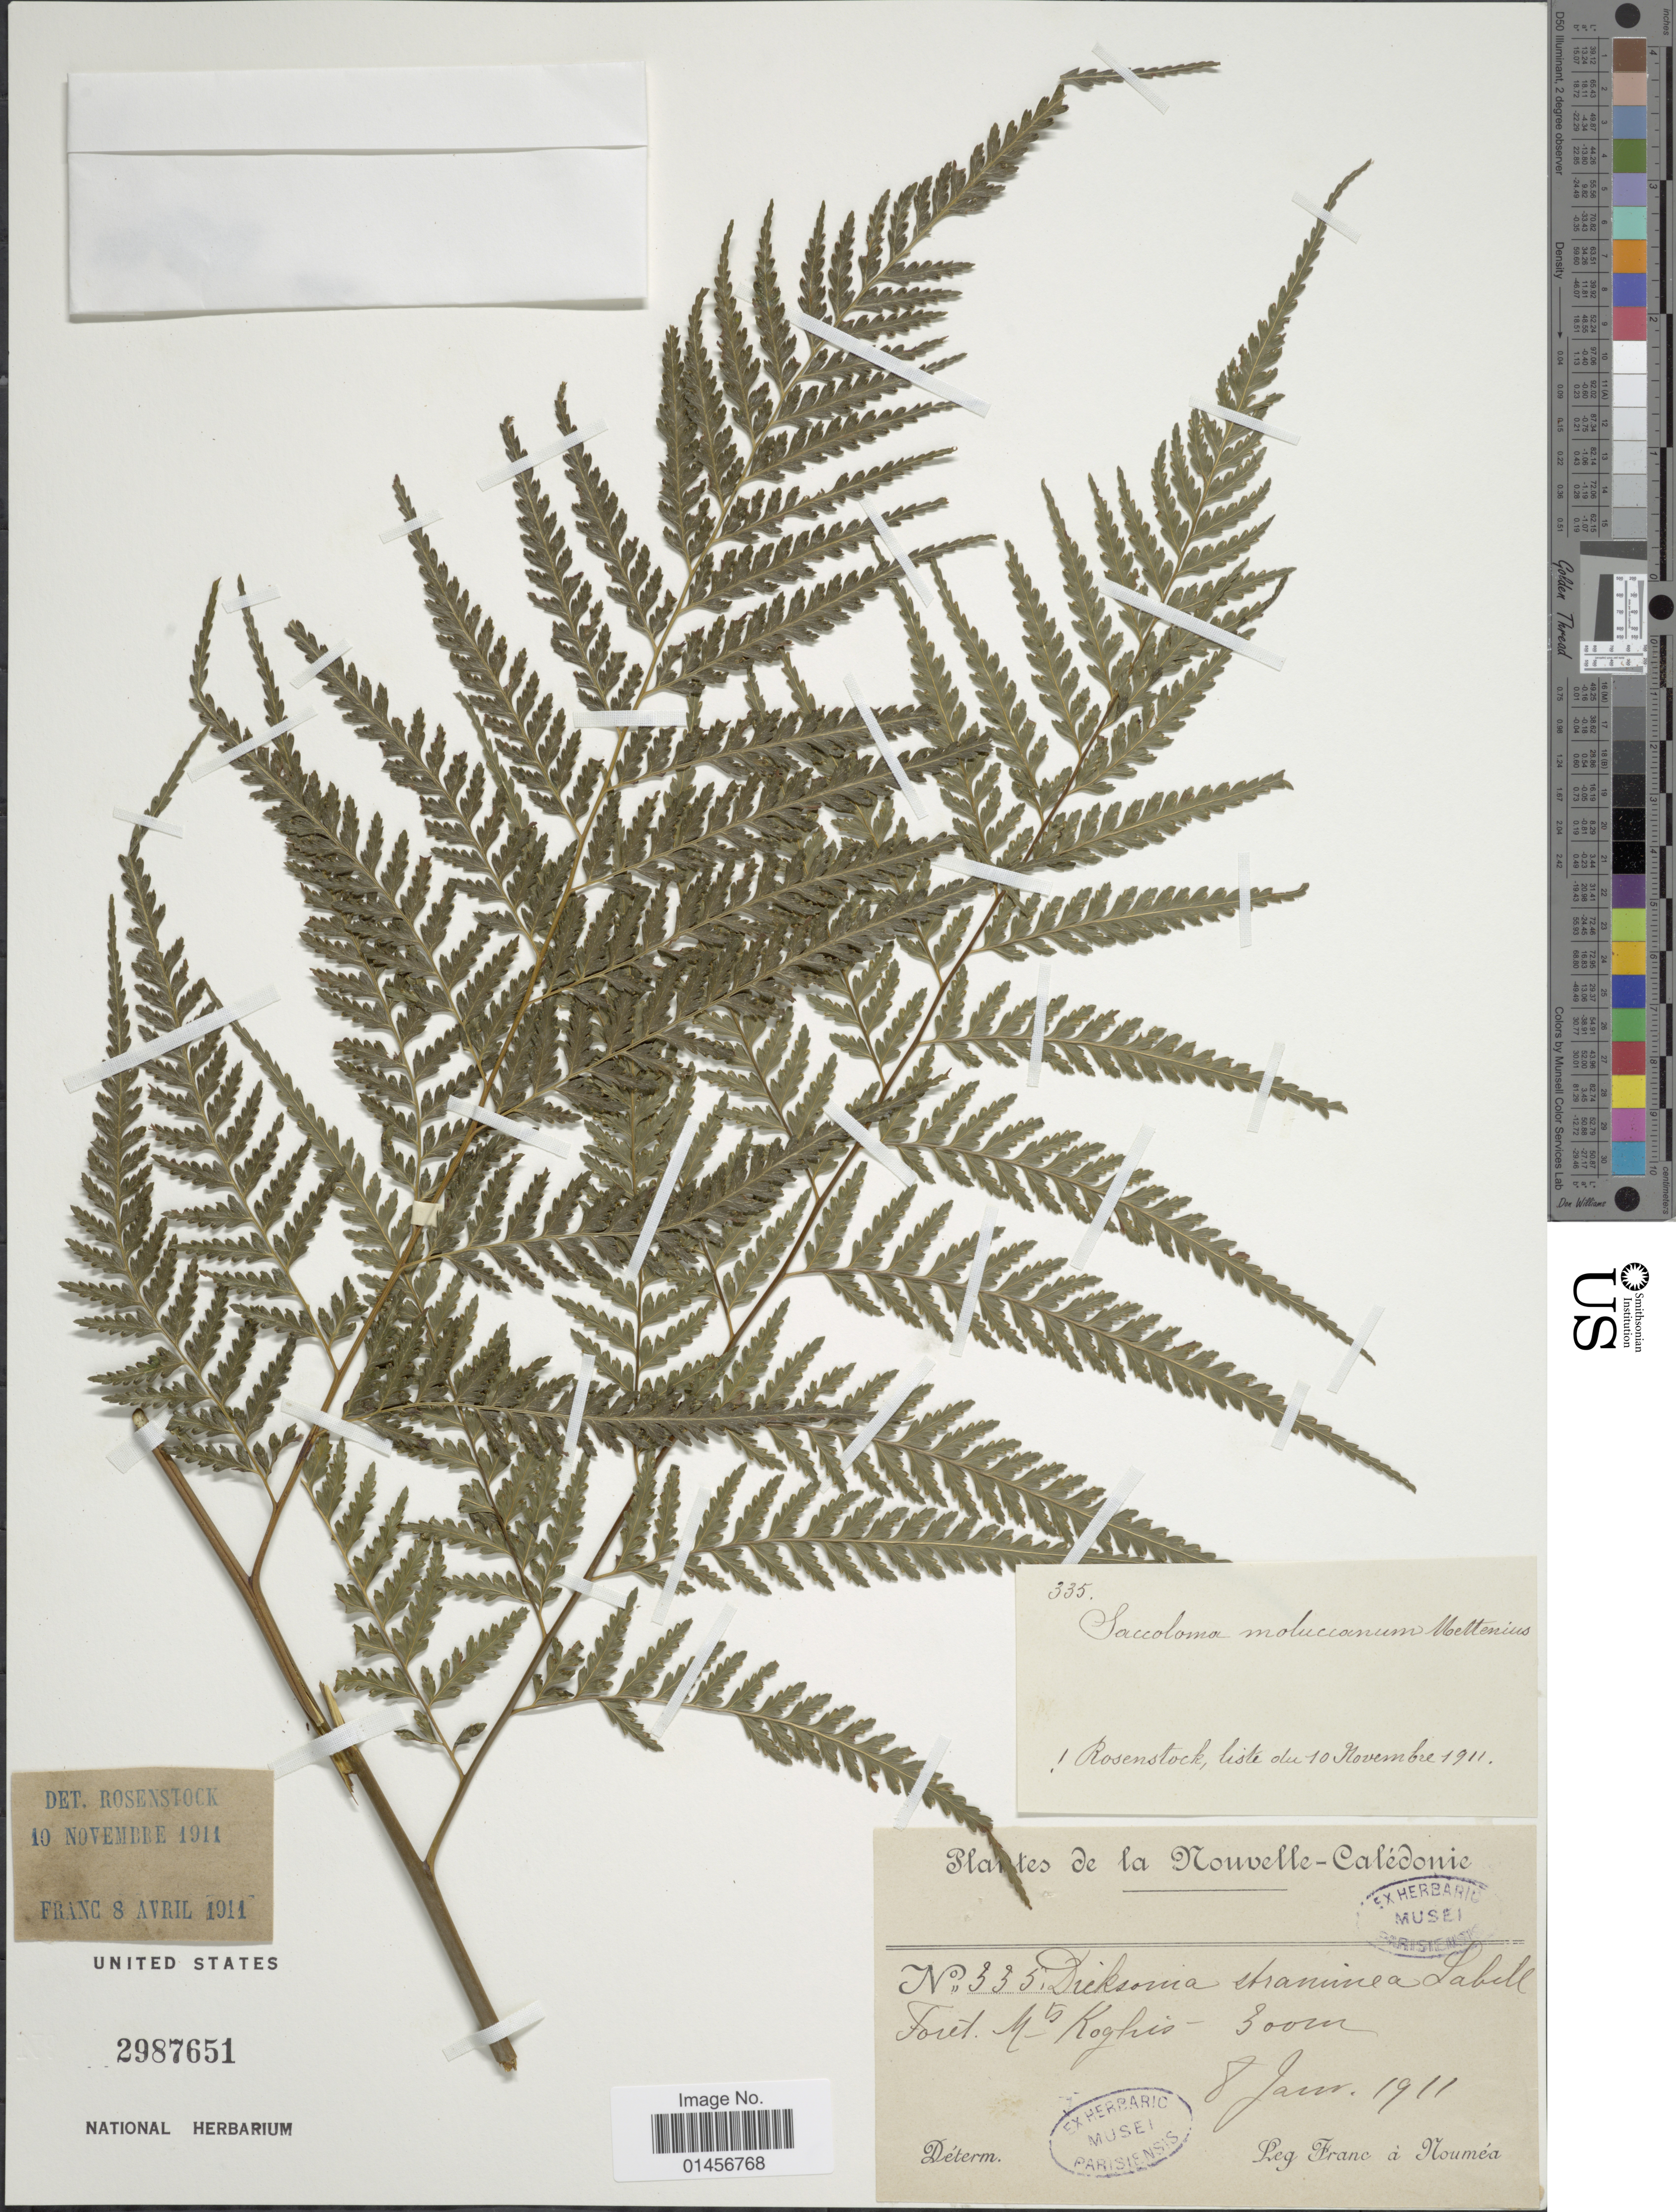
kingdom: Plantae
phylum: Tracheophyta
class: Polypodiopsida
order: Polypodiales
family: Saccolomataceae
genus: Saccoloma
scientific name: Saccoloma tenue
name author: (Brack.) Mett.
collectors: Franc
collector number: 335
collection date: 1911-01-08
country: New Caledonia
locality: Nouvelle Caledonie, Forêt Mt. Koghis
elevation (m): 300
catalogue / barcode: US 2987651